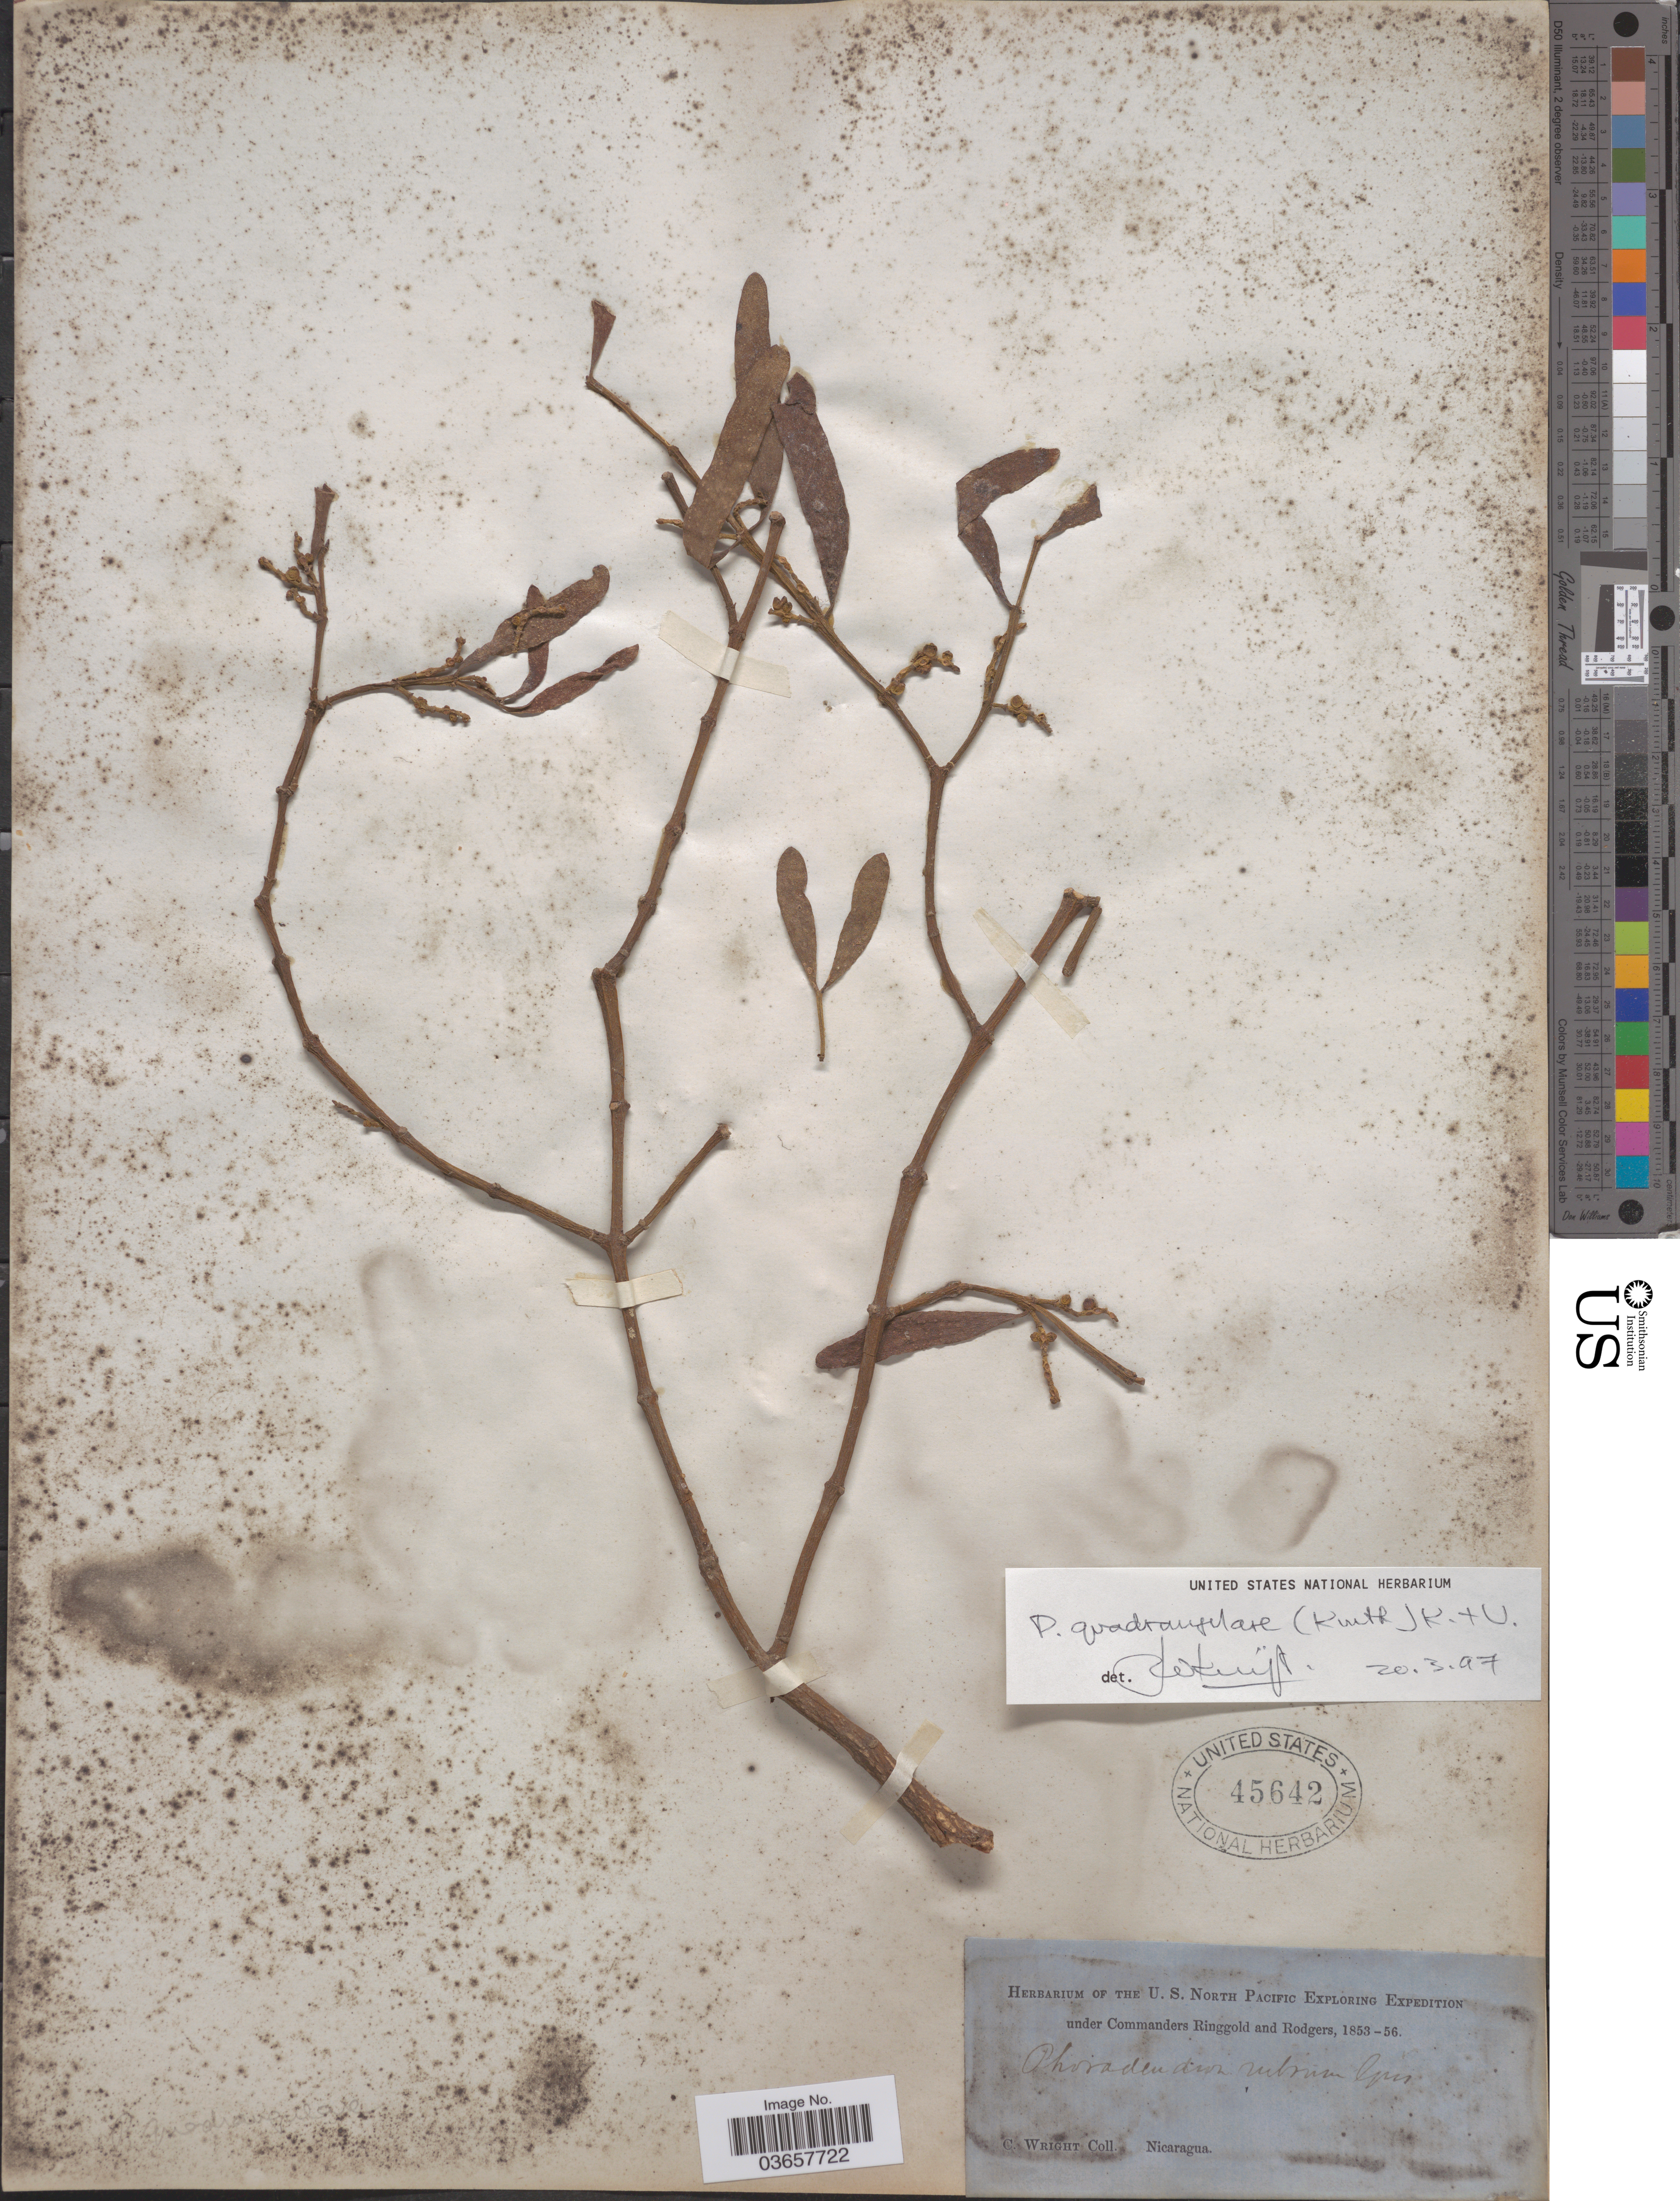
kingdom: Plantae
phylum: Tracheophyta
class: Magnoliopsida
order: Santalales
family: Viscaceae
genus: Phoradendron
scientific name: Phoradendron quadrangulare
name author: (Kunth) Griseb.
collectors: C. Wright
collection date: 1853/1856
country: Nicaragua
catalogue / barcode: US 45642